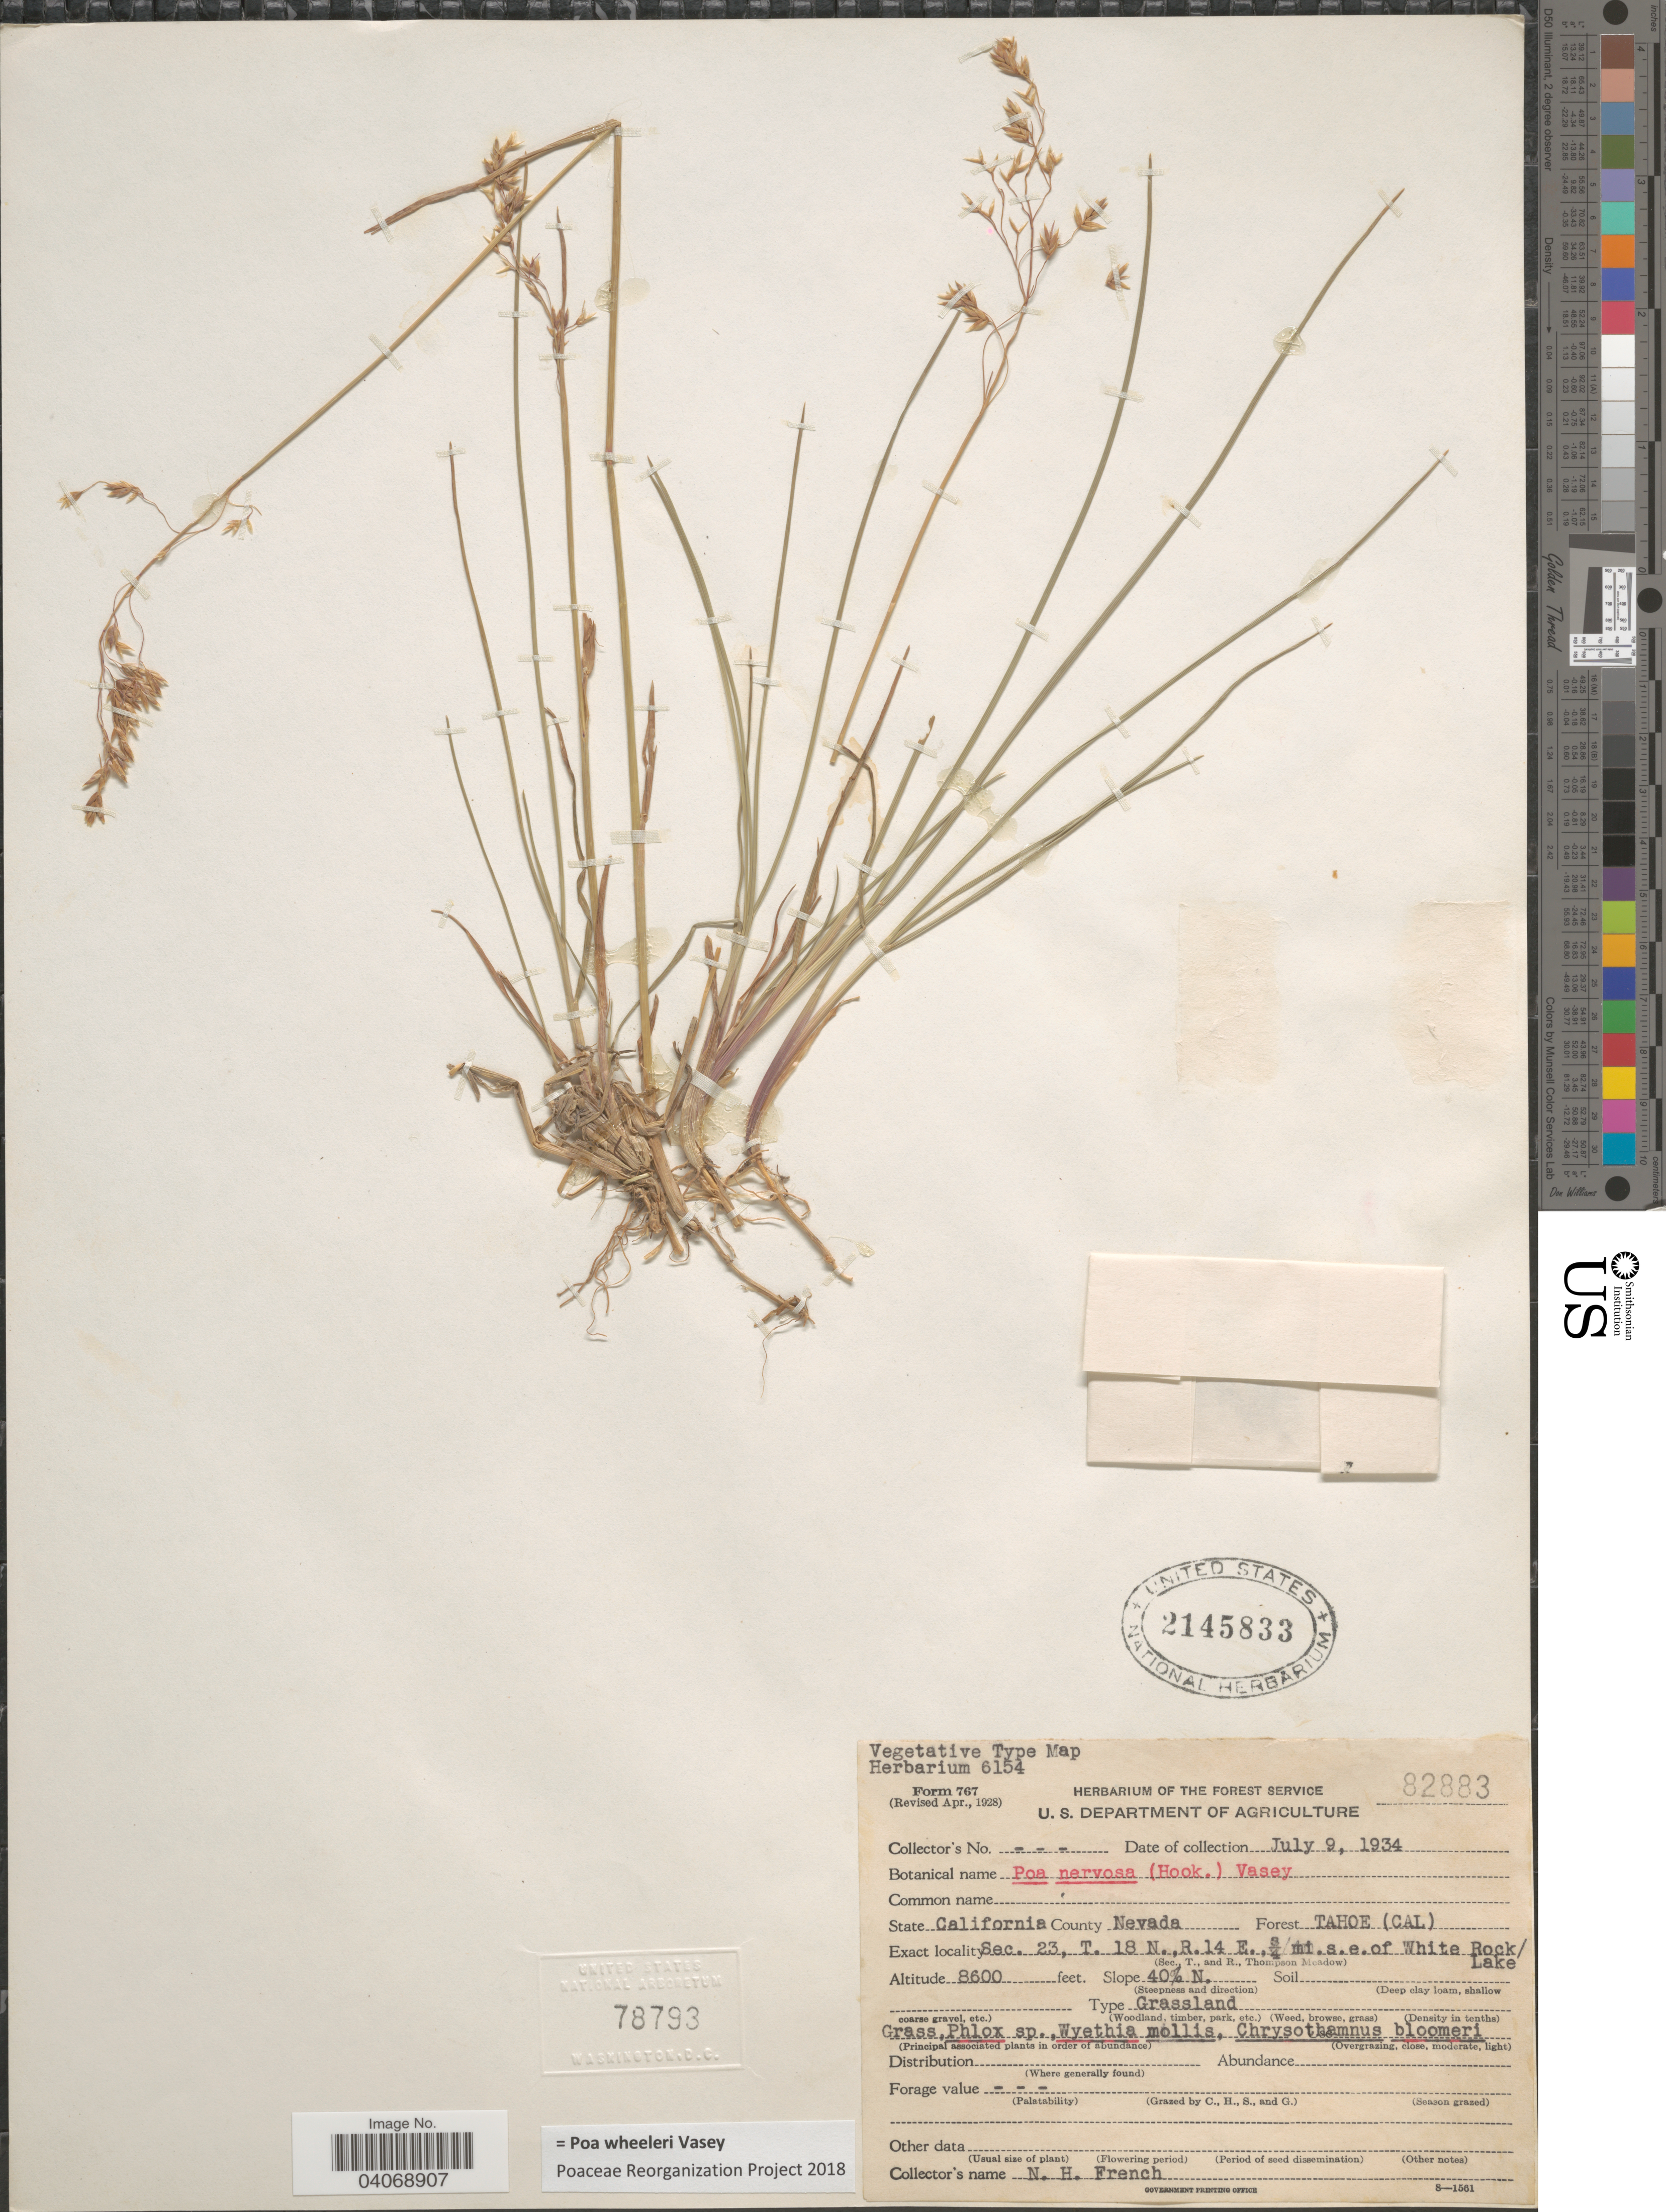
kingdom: Plantae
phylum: Tracheophyta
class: Liliopsida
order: Poales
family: Poaceae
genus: Poa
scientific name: Poa wheeleri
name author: Vasey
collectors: N. French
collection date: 1934-07-09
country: United States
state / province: California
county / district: Nevada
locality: County Nevada. Forest Tahoe. Sec. 23, T. 18 N., R.14 E.,¾ mi.s.e.of White Rock/Lake.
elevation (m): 2621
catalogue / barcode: US 2145833